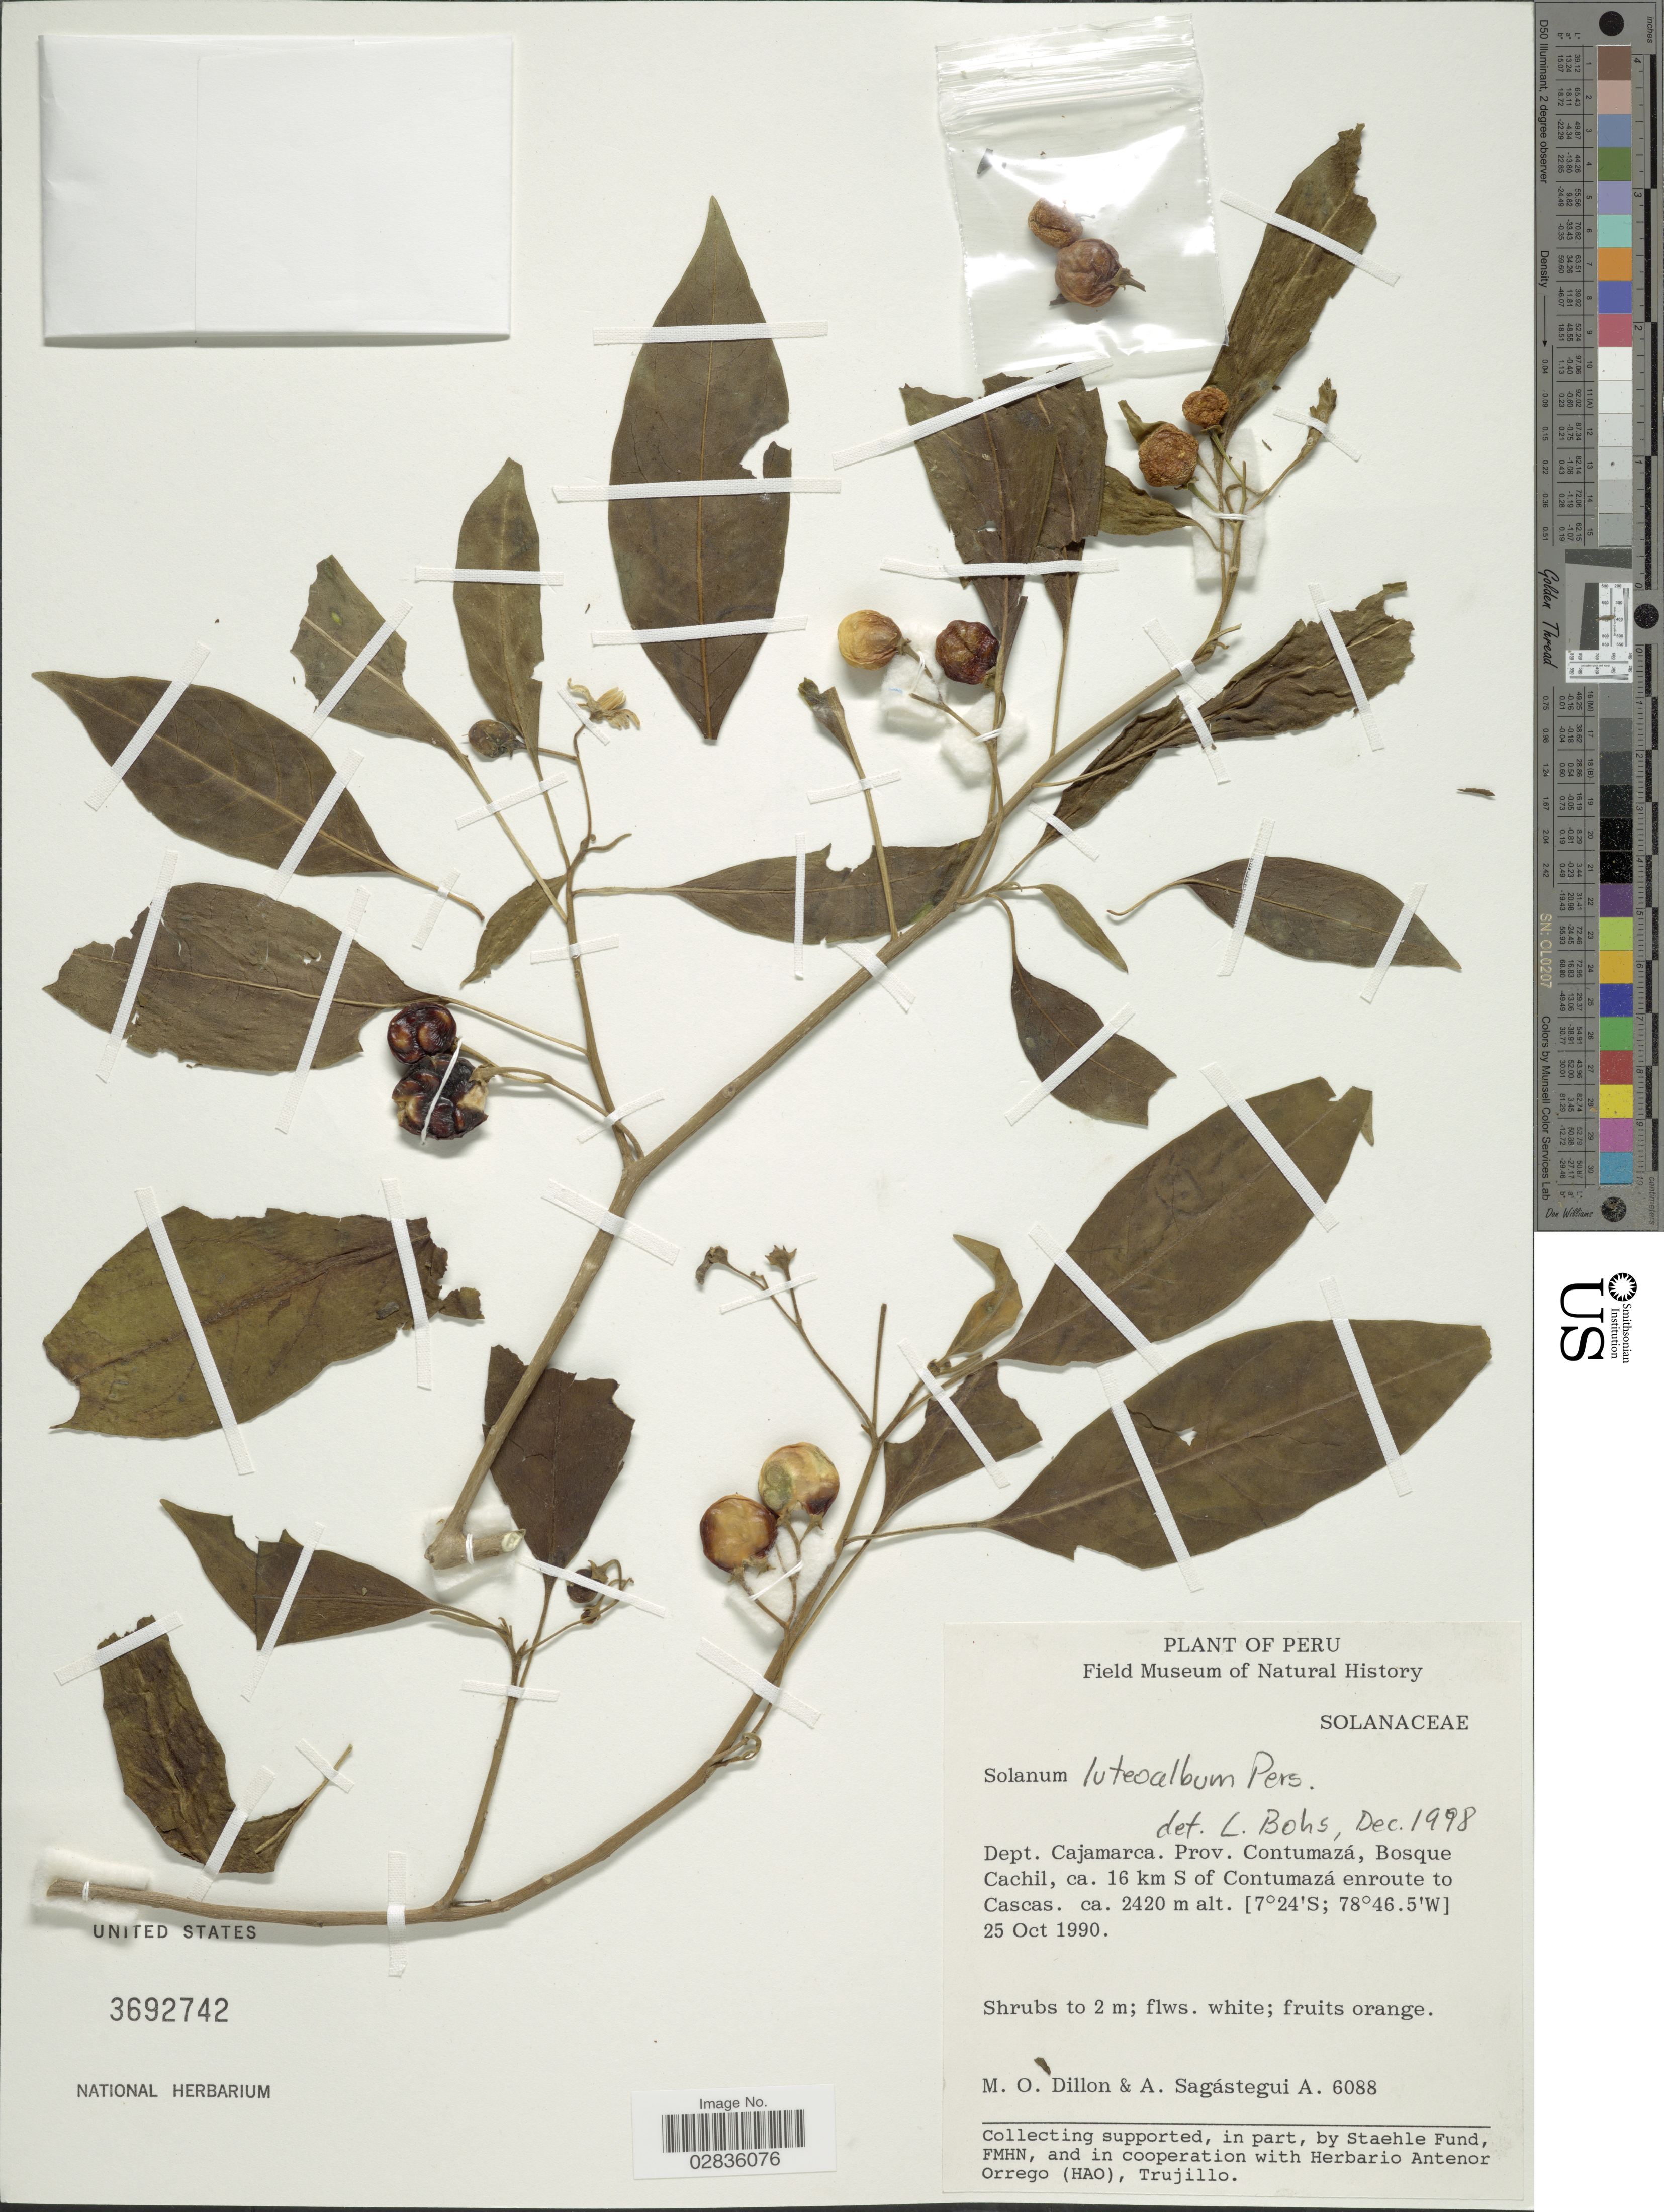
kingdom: Plantae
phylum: Tracheophyta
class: Magnoliopsida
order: Solanales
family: Solanaceae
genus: Solanum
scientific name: Solanum luteoalbum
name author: Pers.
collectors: M. O. Dillon & A. Sagástegui A.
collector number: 6088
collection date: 1990-10-25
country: Peru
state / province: Cajamarca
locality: Dept. Cajamarca. Prov. Contumazá, Bosque Cachil, ca. 16 km S of Contumazá enroute to Cascas.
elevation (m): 2420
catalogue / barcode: US 3692742